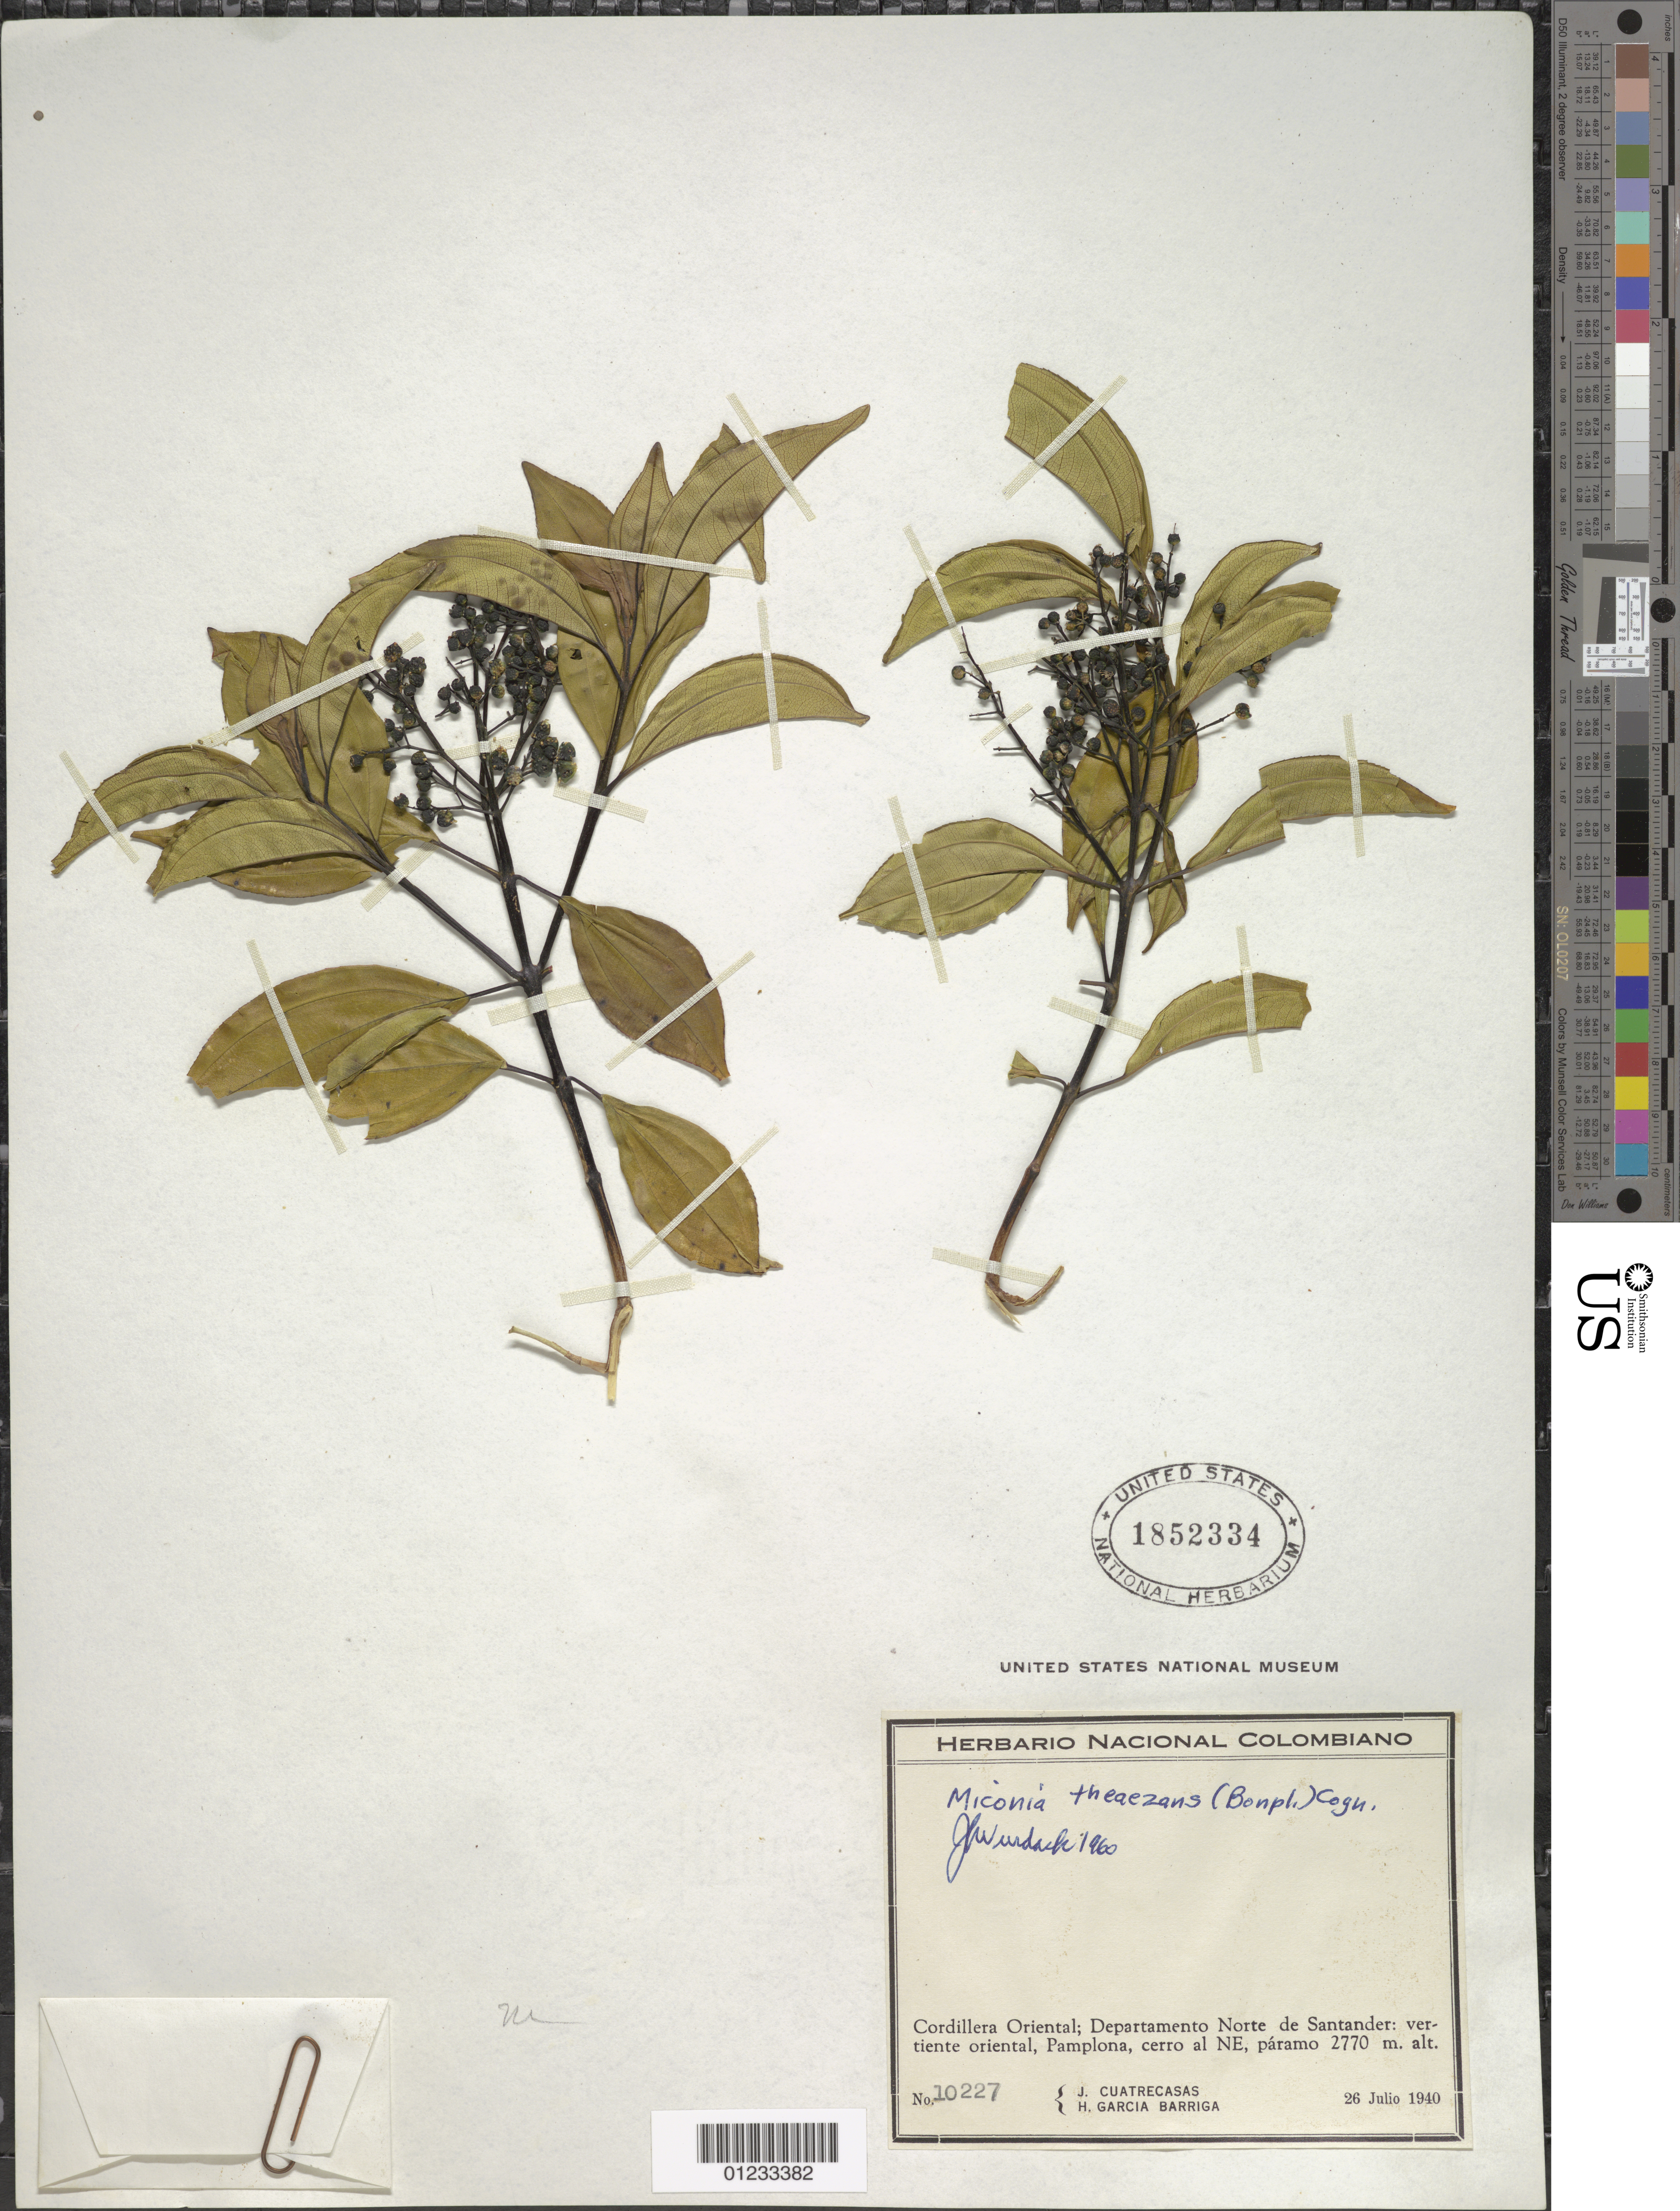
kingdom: Plantae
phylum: Tracheophyta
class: Magnoliopsida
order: Myrtales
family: Melastomataceae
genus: Miconia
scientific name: Miconia theizans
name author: (Bonpl.) Cogn.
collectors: J. Cuatrecasas & H. García Barriga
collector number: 10227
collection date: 1940-07-26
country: Colombia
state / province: Norte de Santander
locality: Cordillera Oriental; vertiente oriental, Pamplona, cerro al NE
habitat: paramo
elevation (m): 2770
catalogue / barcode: US 1852334